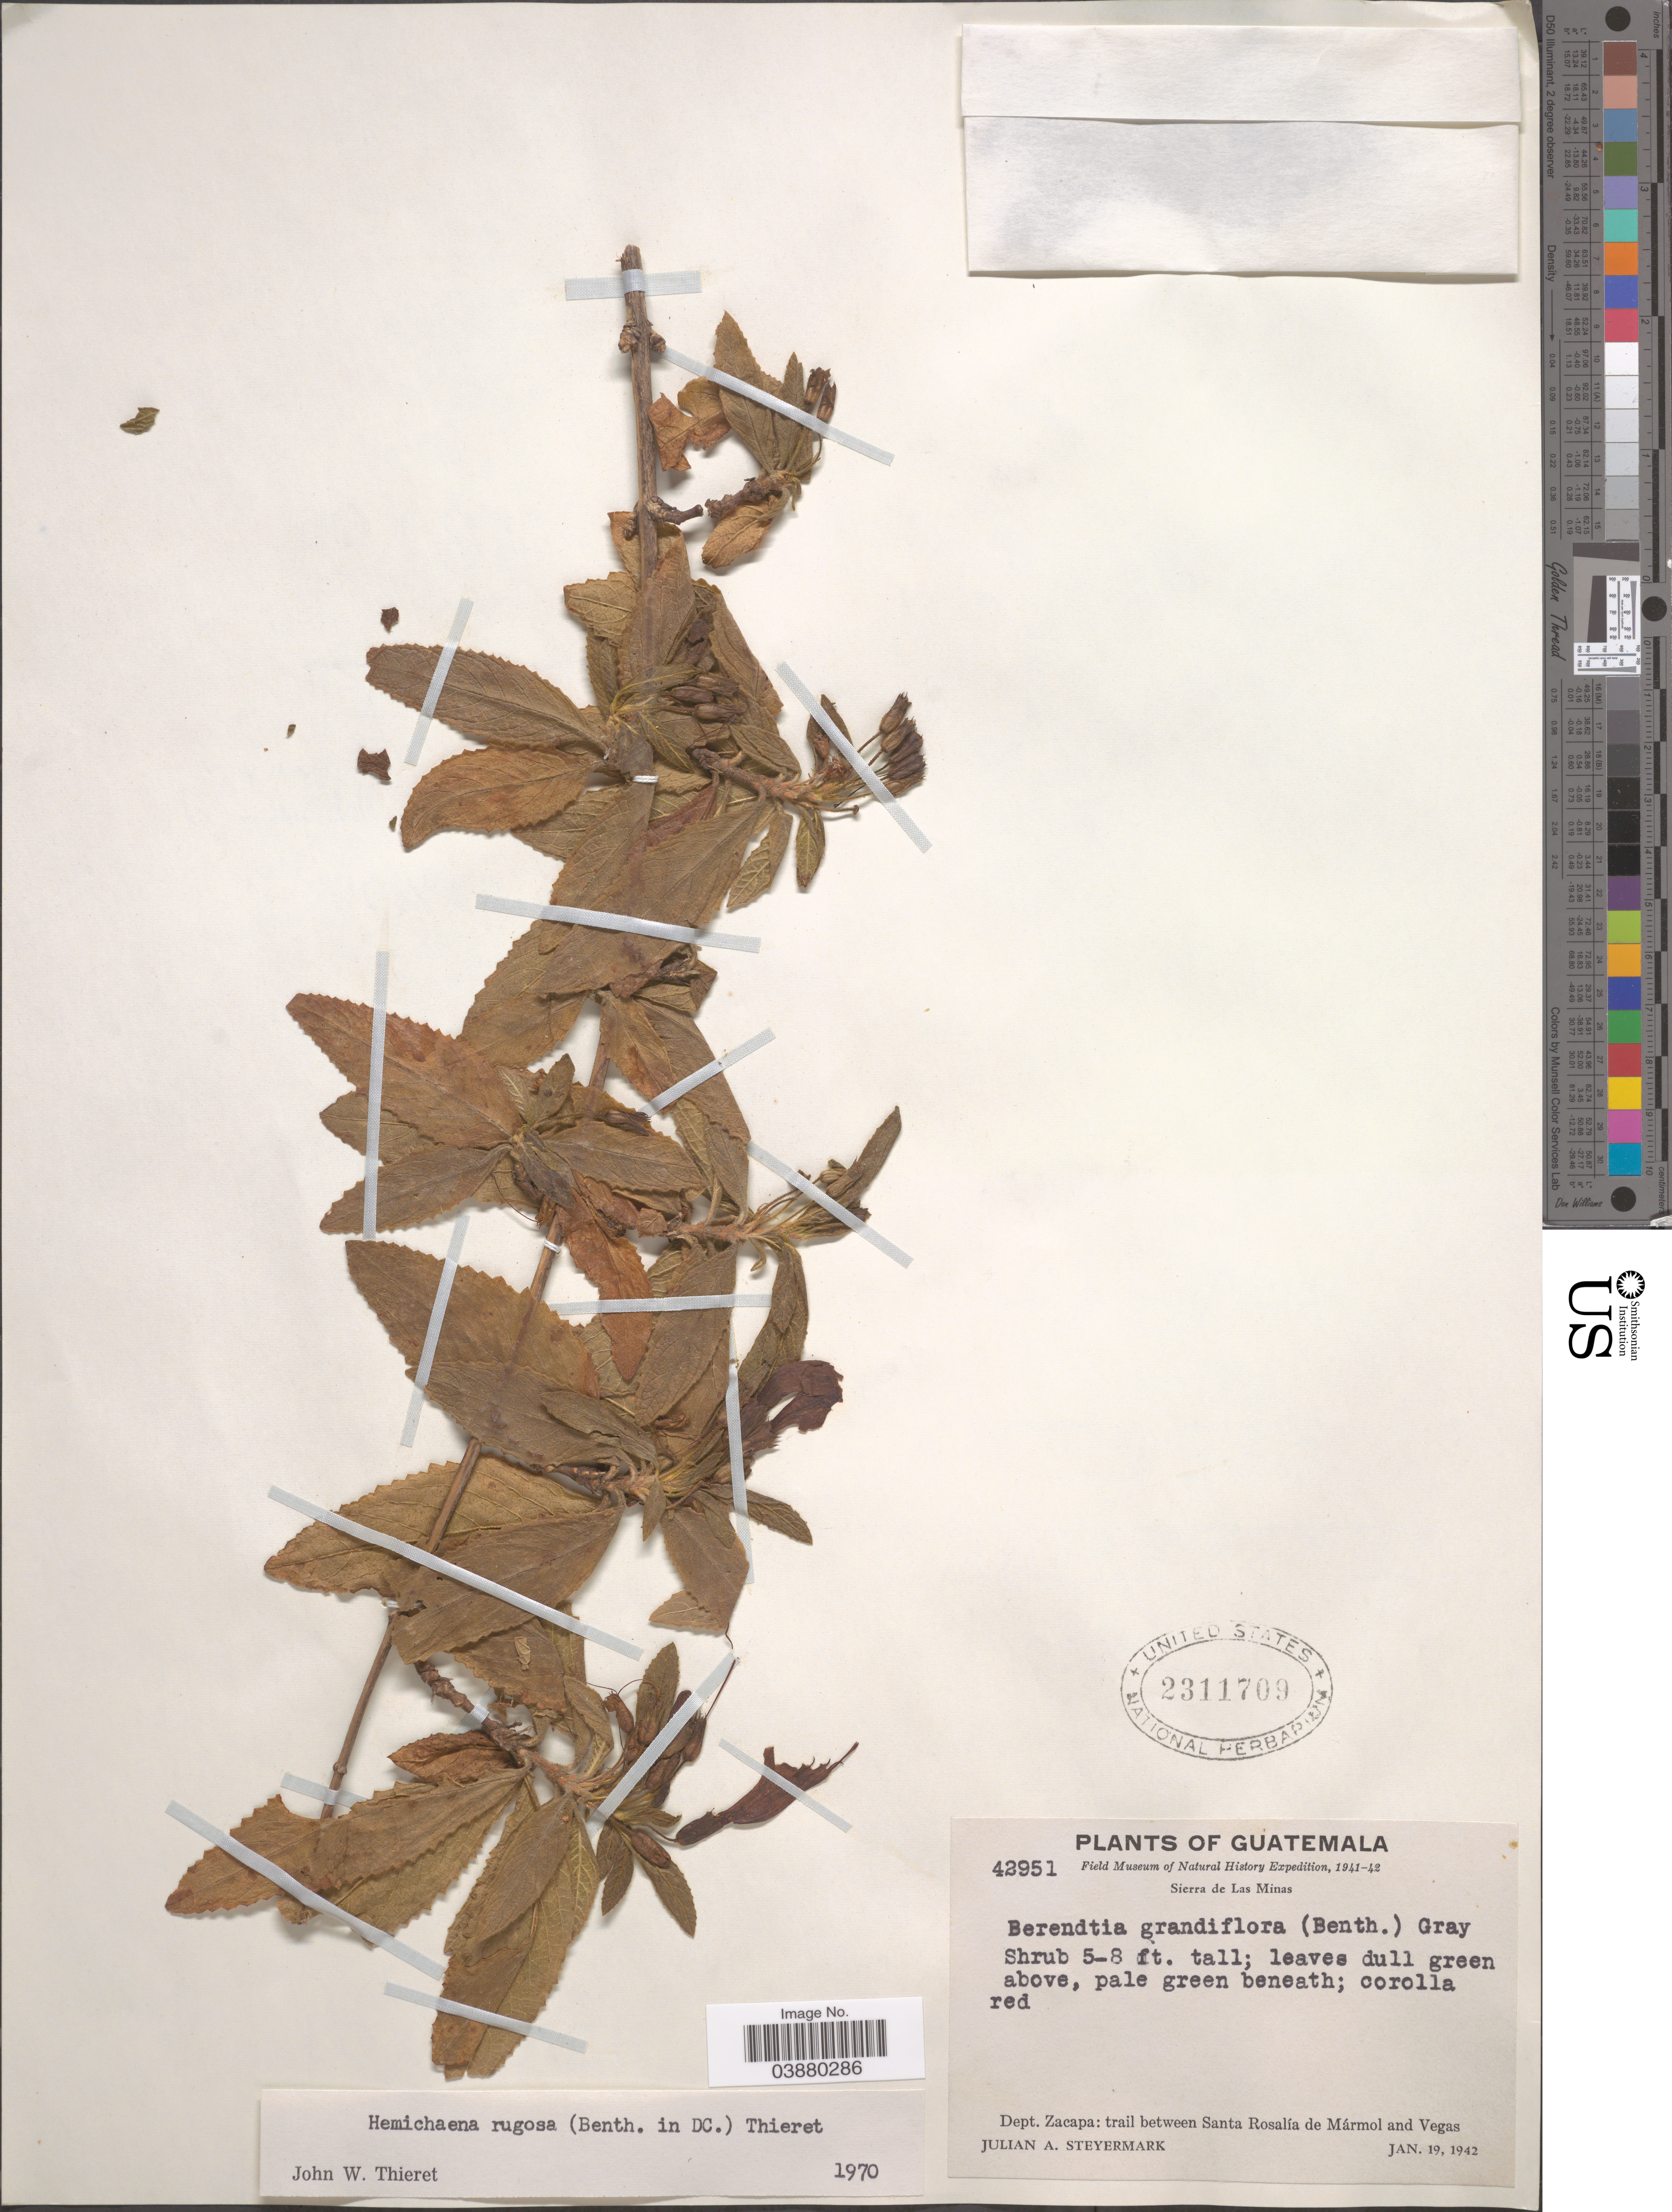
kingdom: Plantae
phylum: Tracheophyta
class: Magnoliopsida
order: Lamiales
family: Phrymaceae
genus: Hemichaena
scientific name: Hemichaena rugosa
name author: (Benth.) Thieret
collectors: J. Steyermark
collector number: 42951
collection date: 1942-01-19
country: Guatemala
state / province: Zacapa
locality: Dept. Zacapa: trail between Santa Rosalía de Mármol and Vegas.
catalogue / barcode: US 2311709